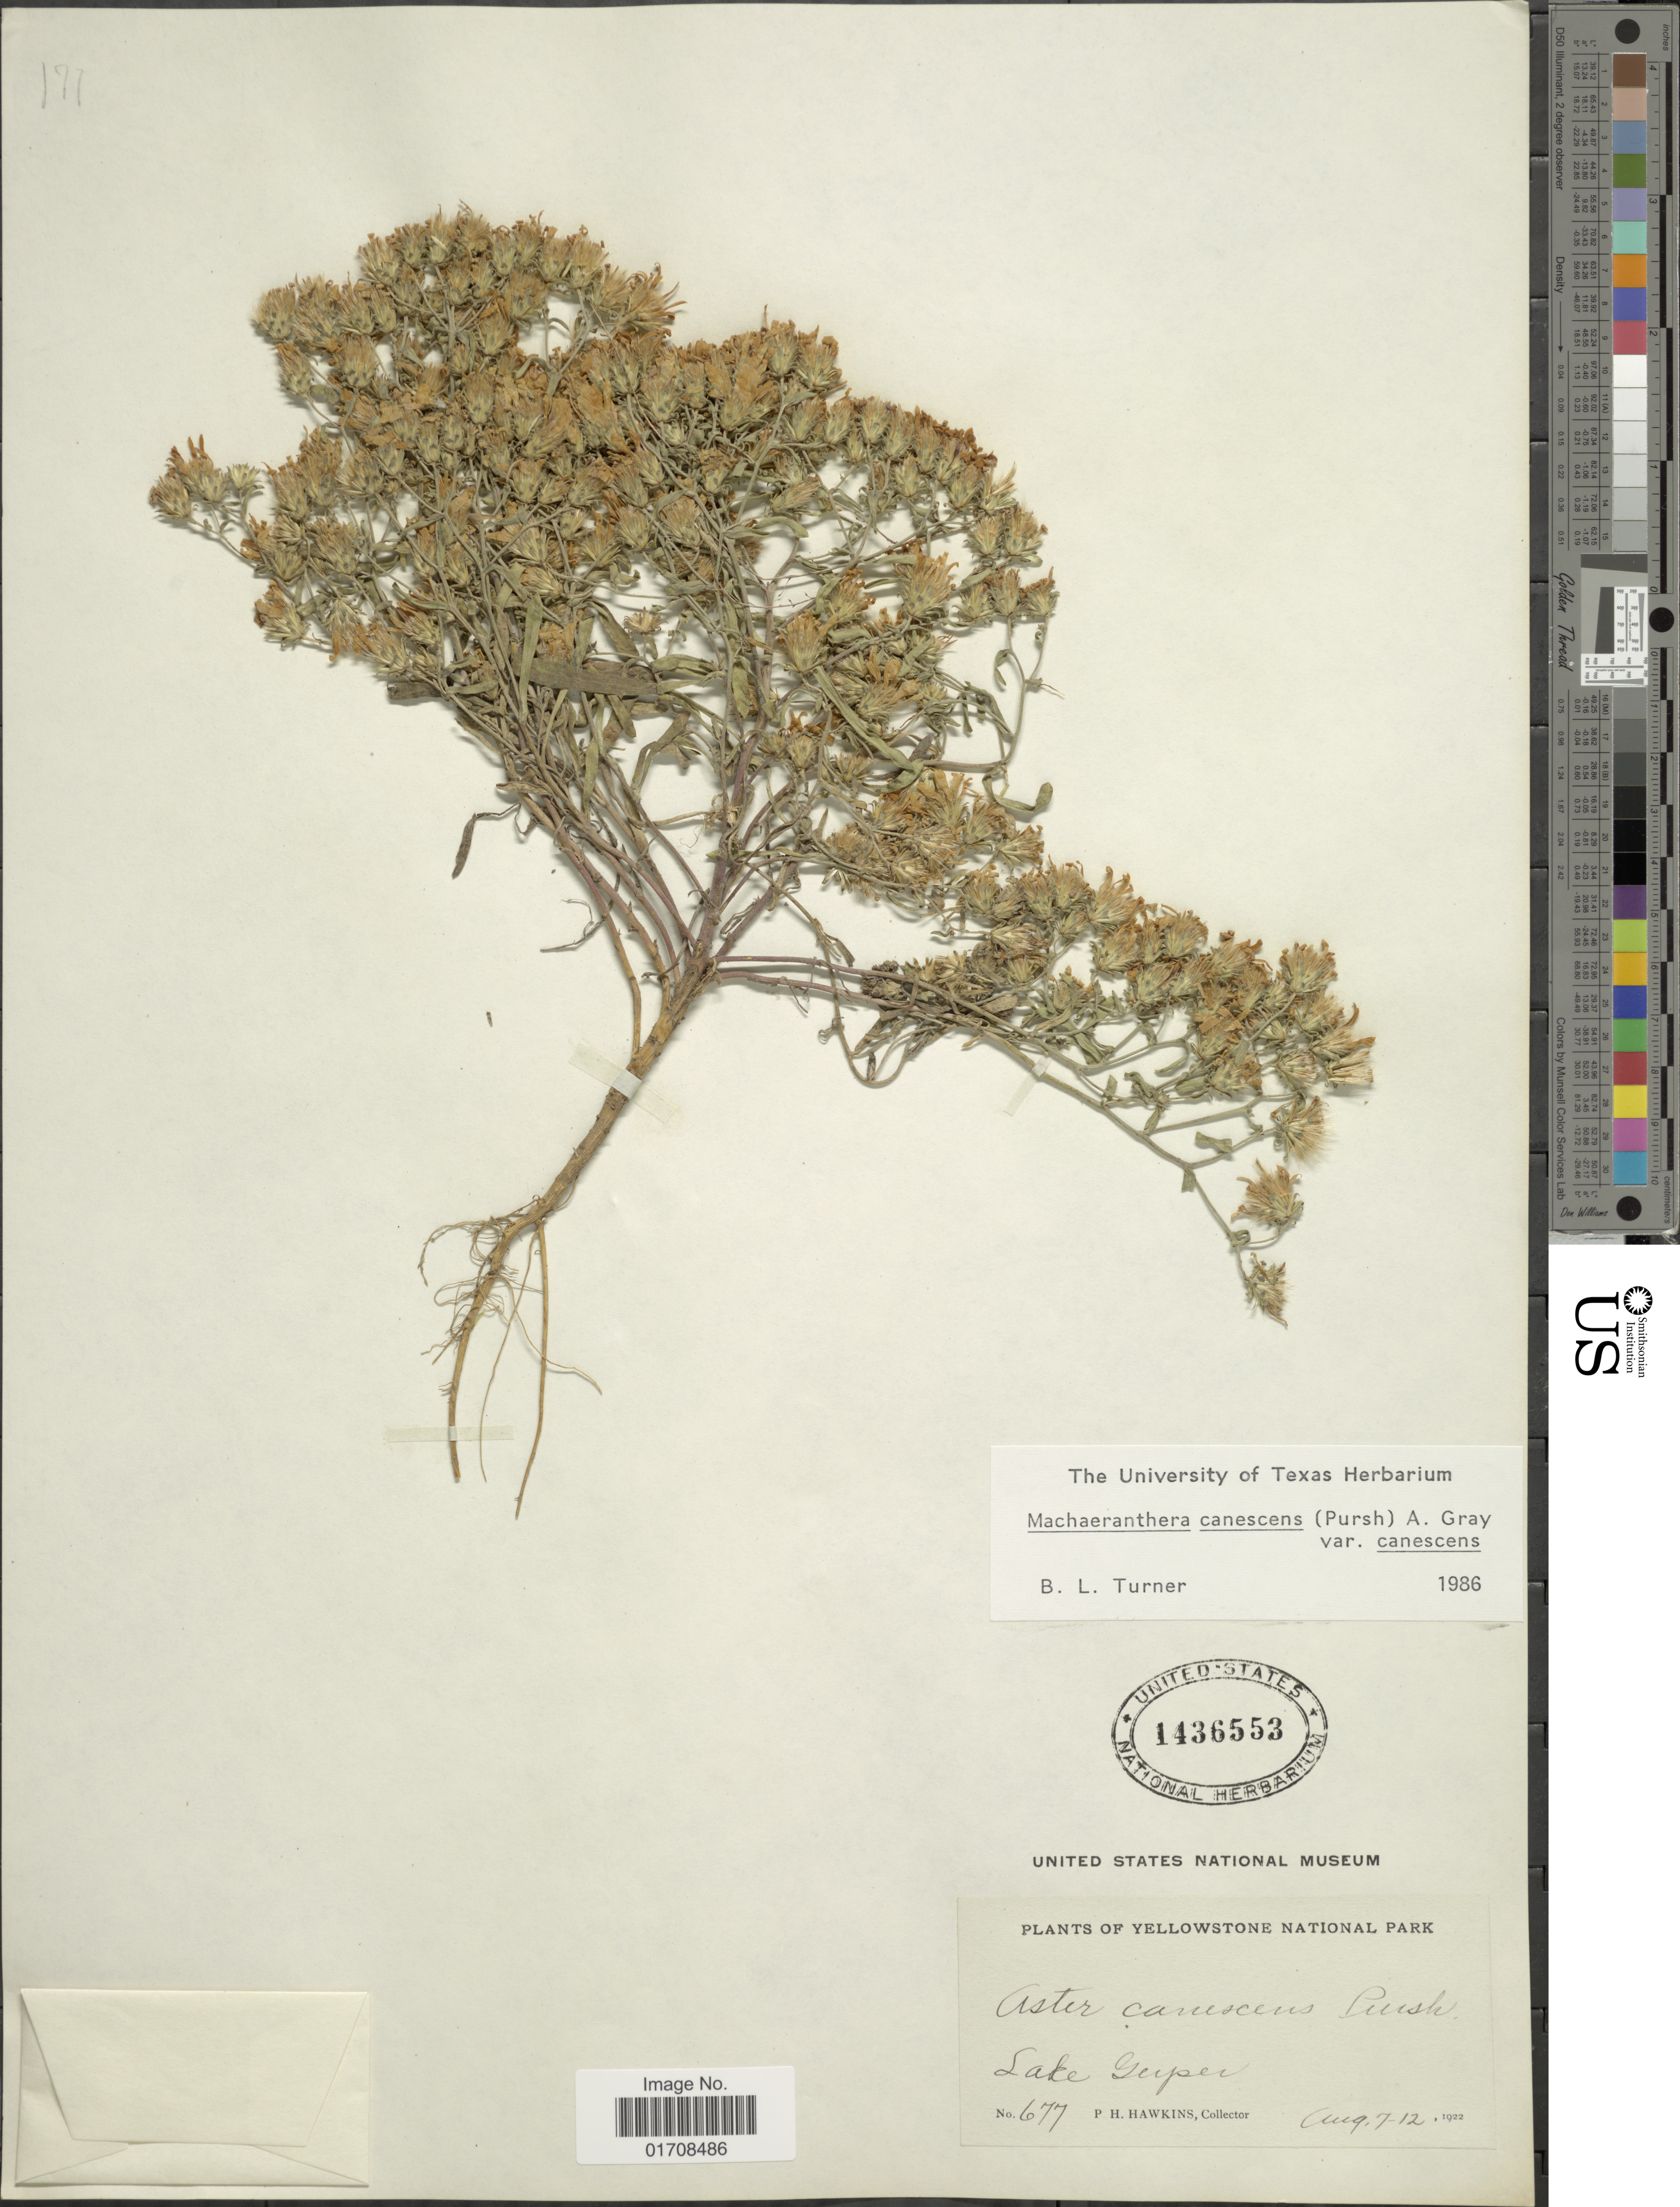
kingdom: Plantae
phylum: Tracheophyta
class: Magnoliopsida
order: Asterales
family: Asteraceae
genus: Machaeranthera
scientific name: Machaeranthera canescens var. canescens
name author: (Pursh) A. Gray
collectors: P. Hawkins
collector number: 677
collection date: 1922-08-07/1922-08-12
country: United States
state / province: Wyoming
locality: Yellowstone National Park, Lake Geyser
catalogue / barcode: US 1436553